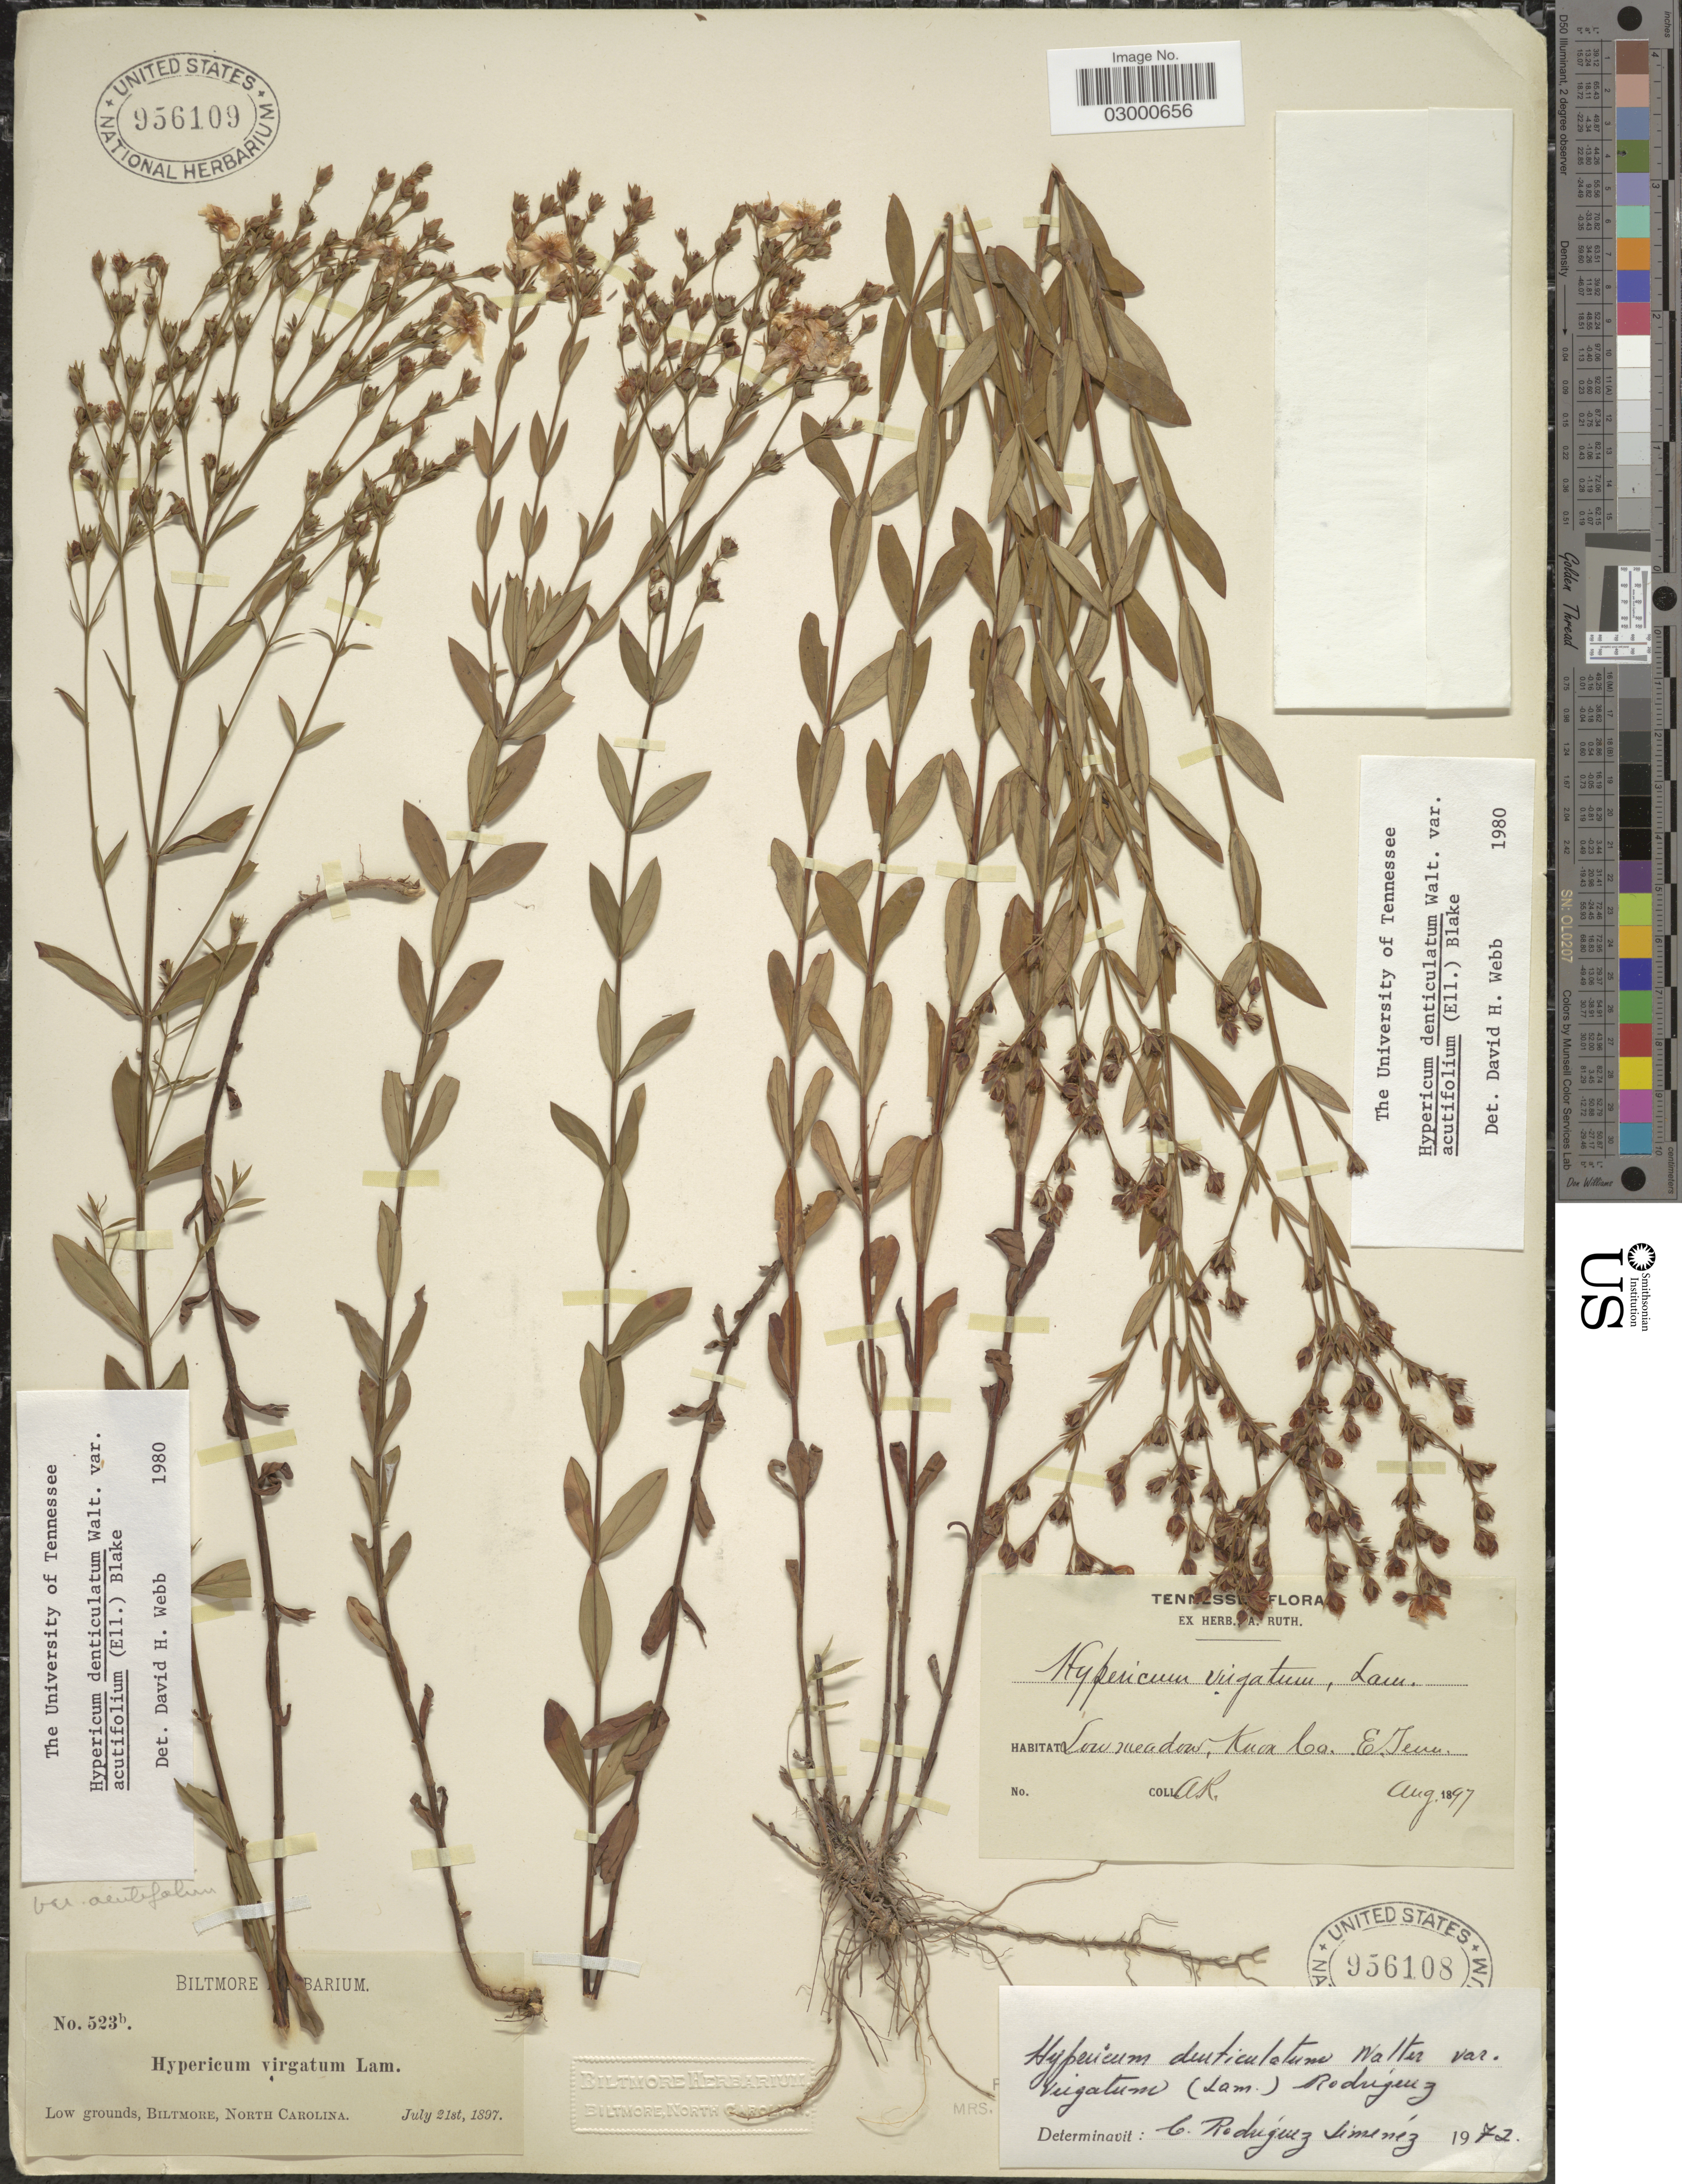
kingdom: Plantae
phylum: Tracheophyta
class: Magnoliopsida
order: Malpighiales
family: Hypericaceae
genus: Hypericum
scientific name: Hypericum denticulatum var. acutifolium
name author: (Elliott) N. Robson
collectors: ex herb. Biltmore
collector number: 523b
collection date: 1897-07-21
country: United States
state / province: North Carolina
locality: Biltmore.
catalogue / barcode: US 956109